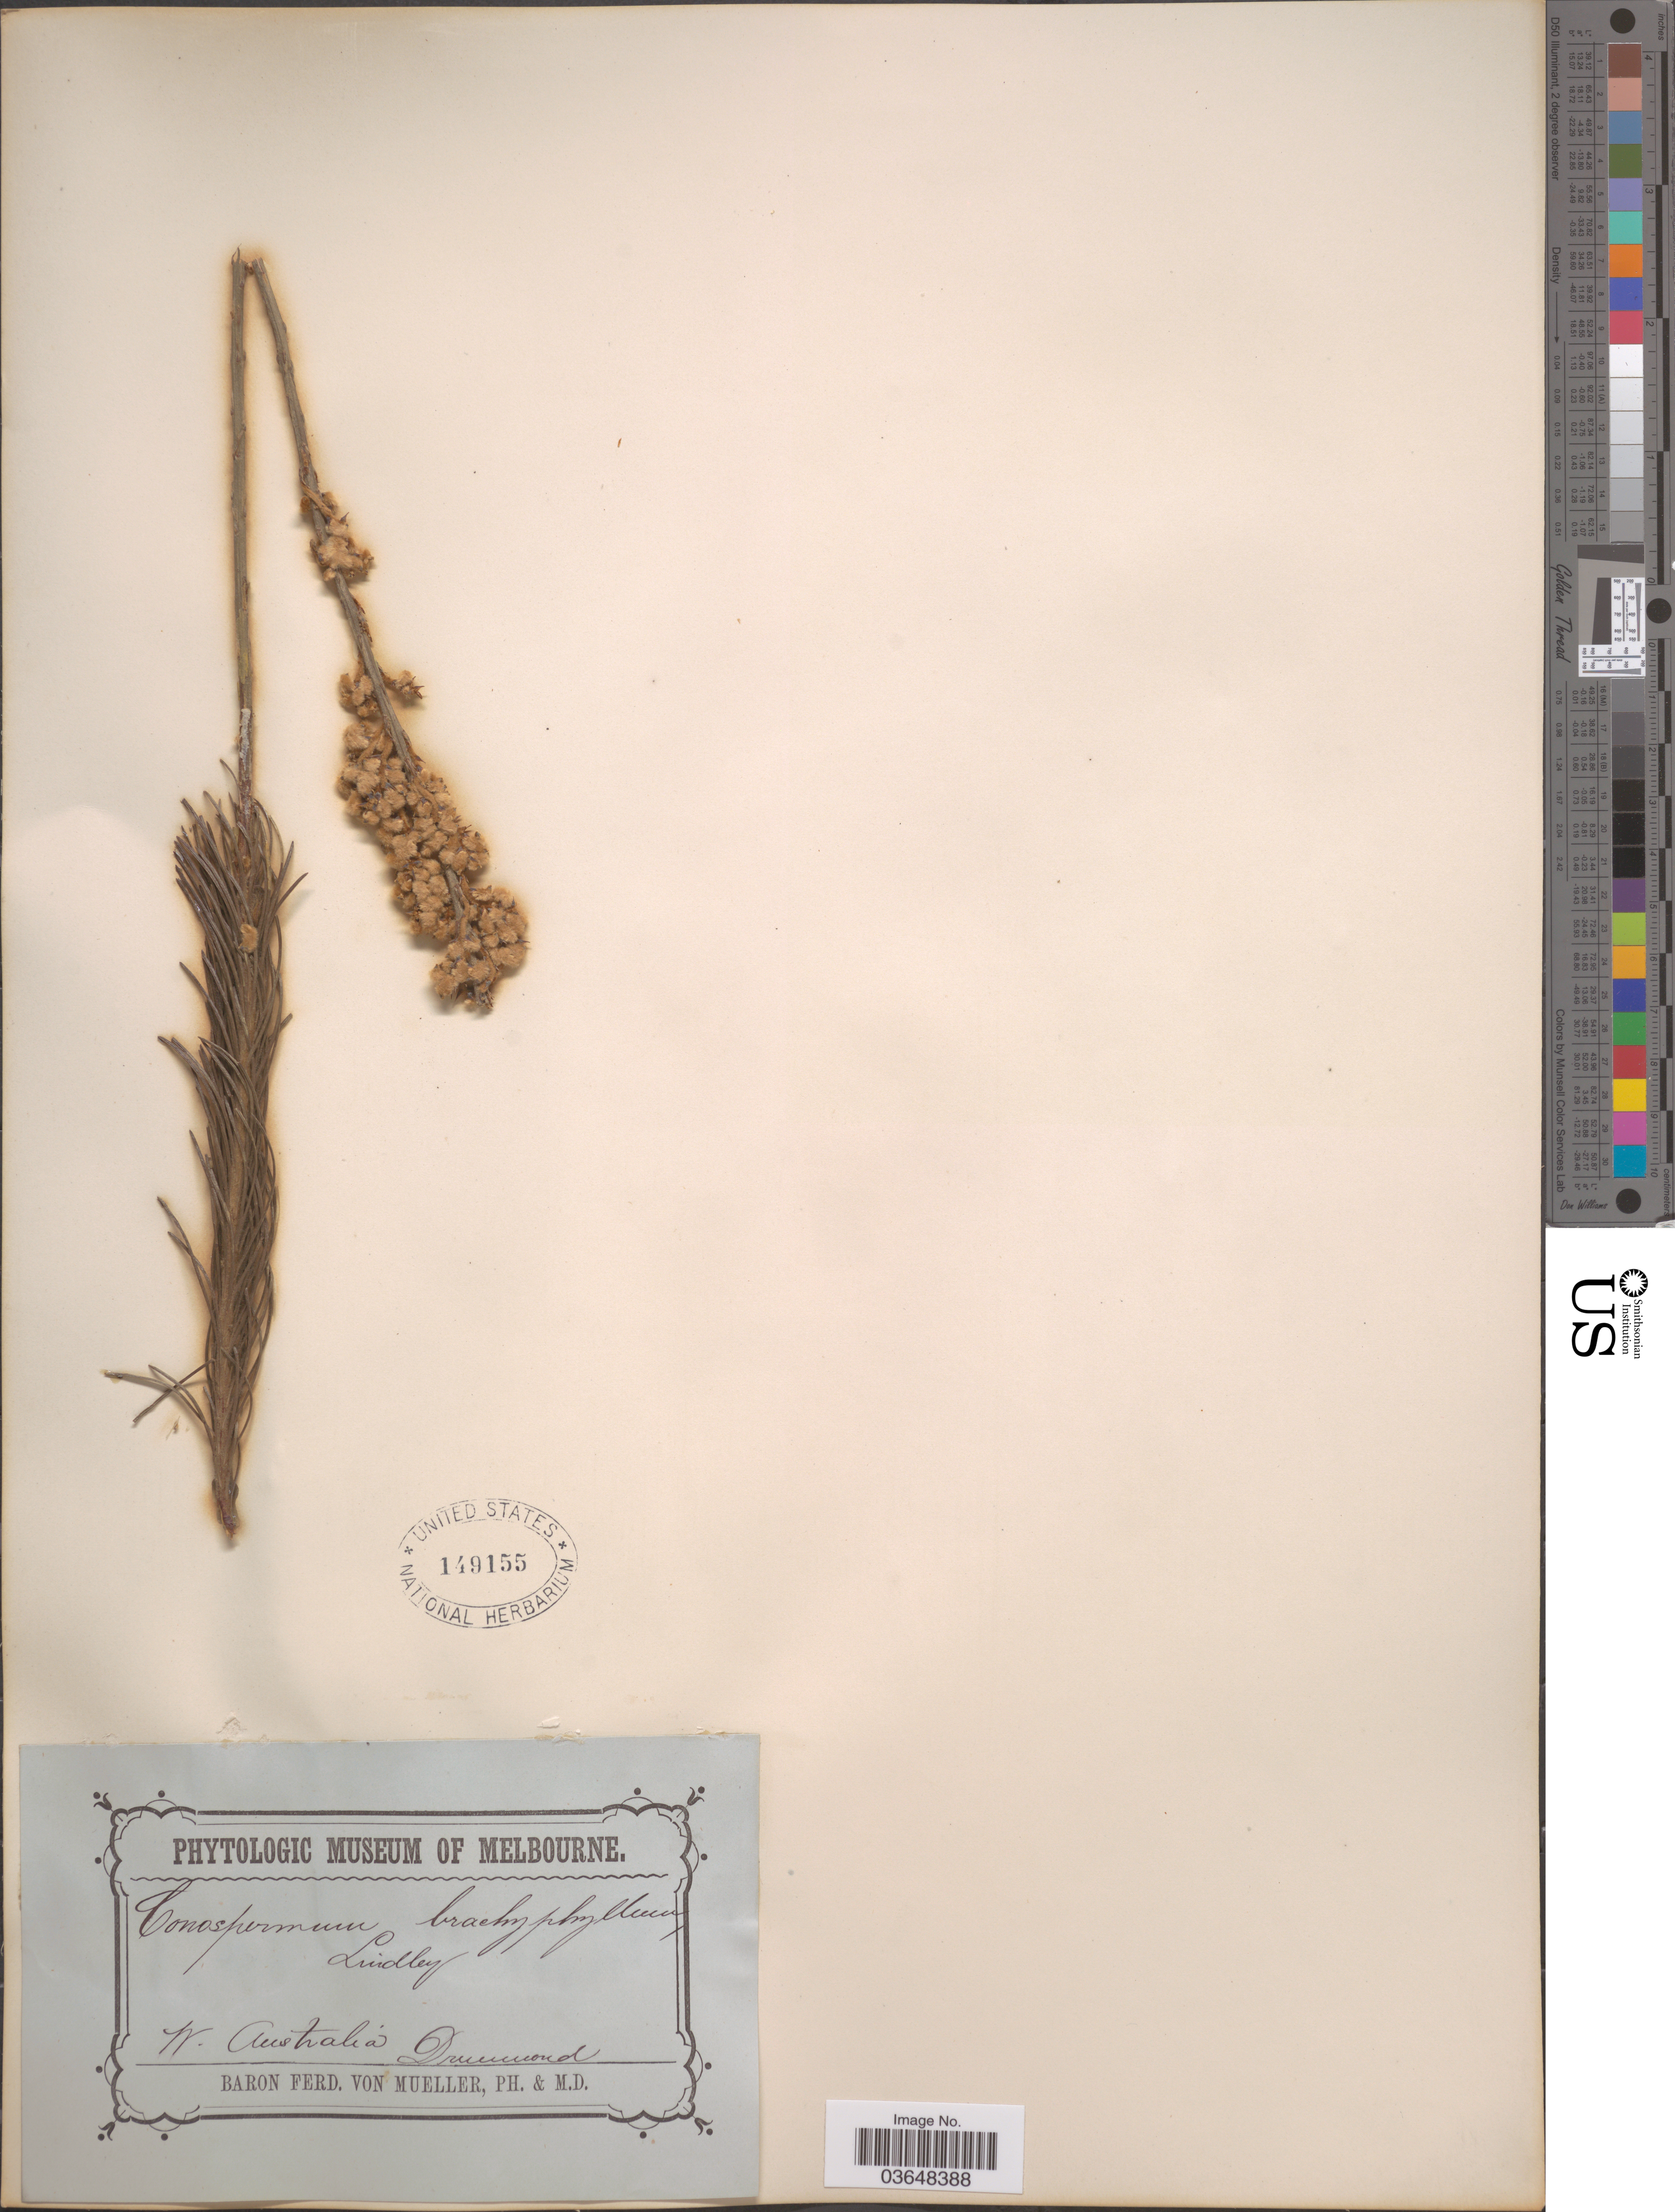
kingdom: Plantae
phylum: Tracheophyta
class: Magnoliopsida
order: Proteales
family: Proteaceae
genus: Conospermum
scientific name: Conospermum brachyphyllum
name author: Lindl.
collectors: F. Mueller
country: Australia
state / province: Western Australia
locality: W. Australia, Drummond.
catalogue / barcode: US 149155